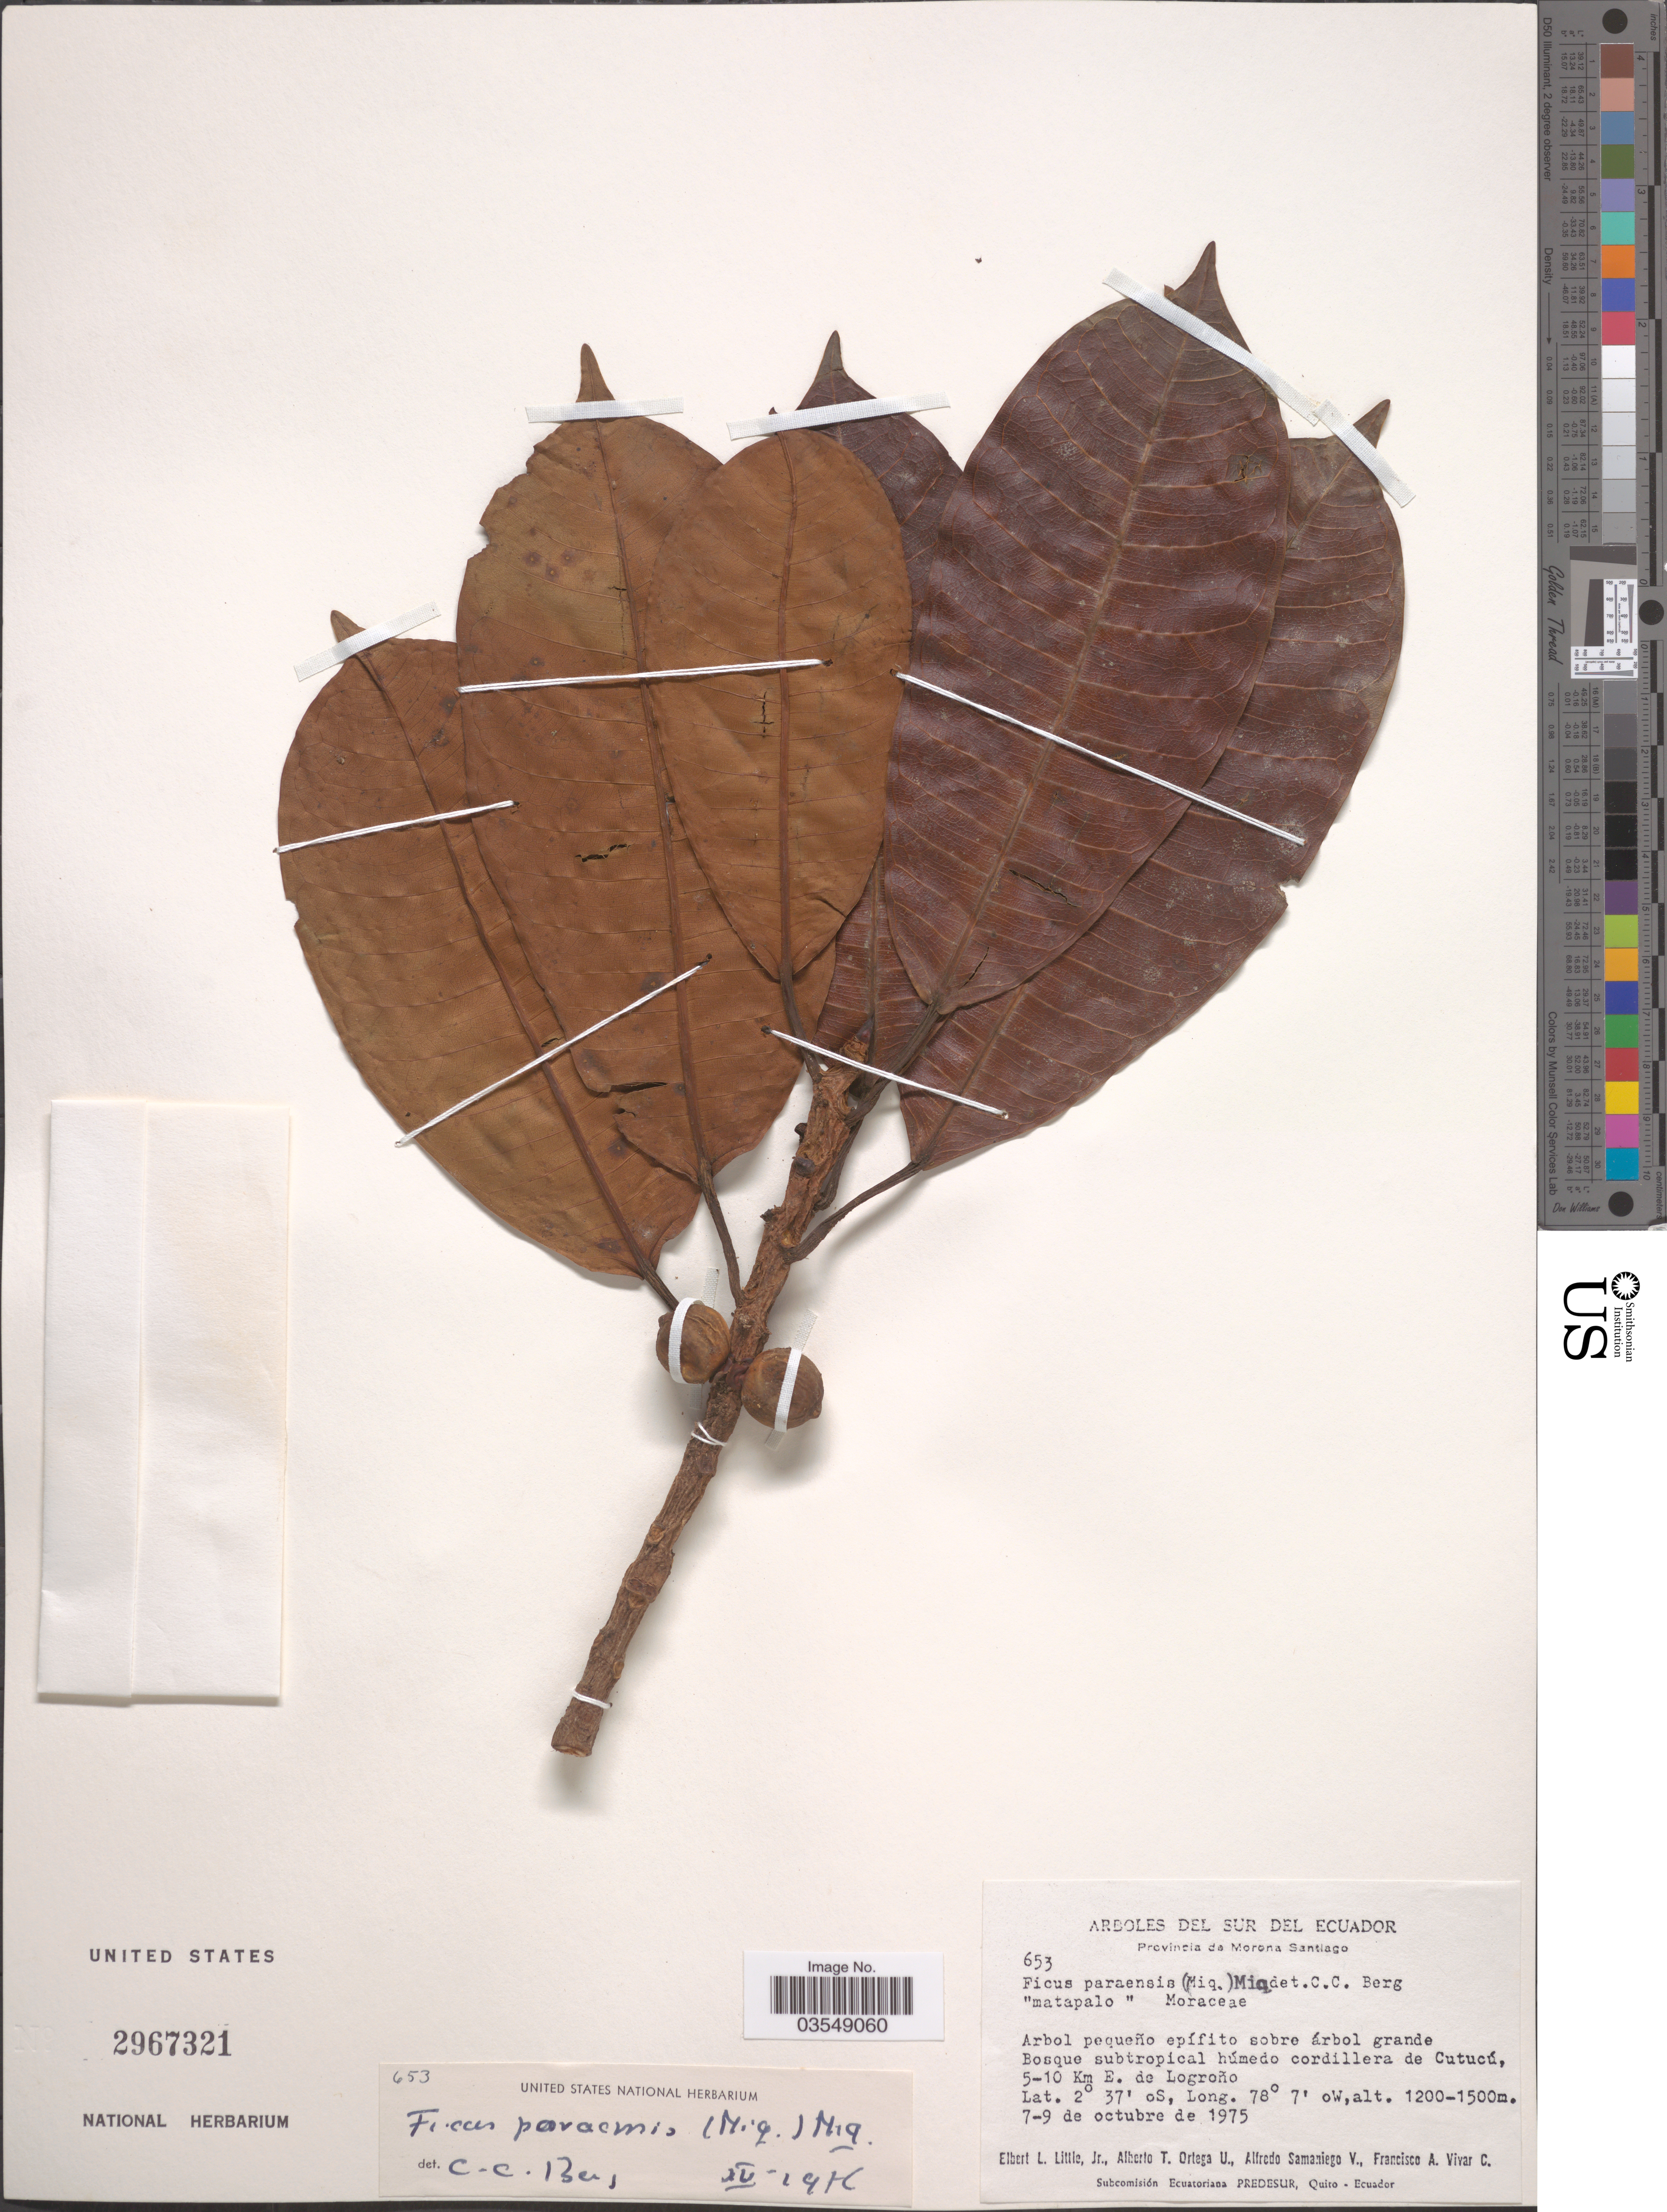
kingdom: Plantae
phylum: Tracheophyta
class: Magnoliopsida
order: Rosales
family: Moraceae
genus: Ficus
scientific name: Ficus paraensis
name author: (Miq.) Miq.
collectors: E. L. Little, A. T. Ortega U., A. V. Samaniego & F. A. Vivar C.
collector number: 653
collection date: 1975-10-07/1975-10-09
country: Ecuador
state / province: Morona-Santiago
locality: Sur del Ecuador. Bosque subtropical húmedo cordillera de Cutucú, 5-10 Km E. de Logroño.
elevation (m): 1200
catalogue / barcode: US 2967321